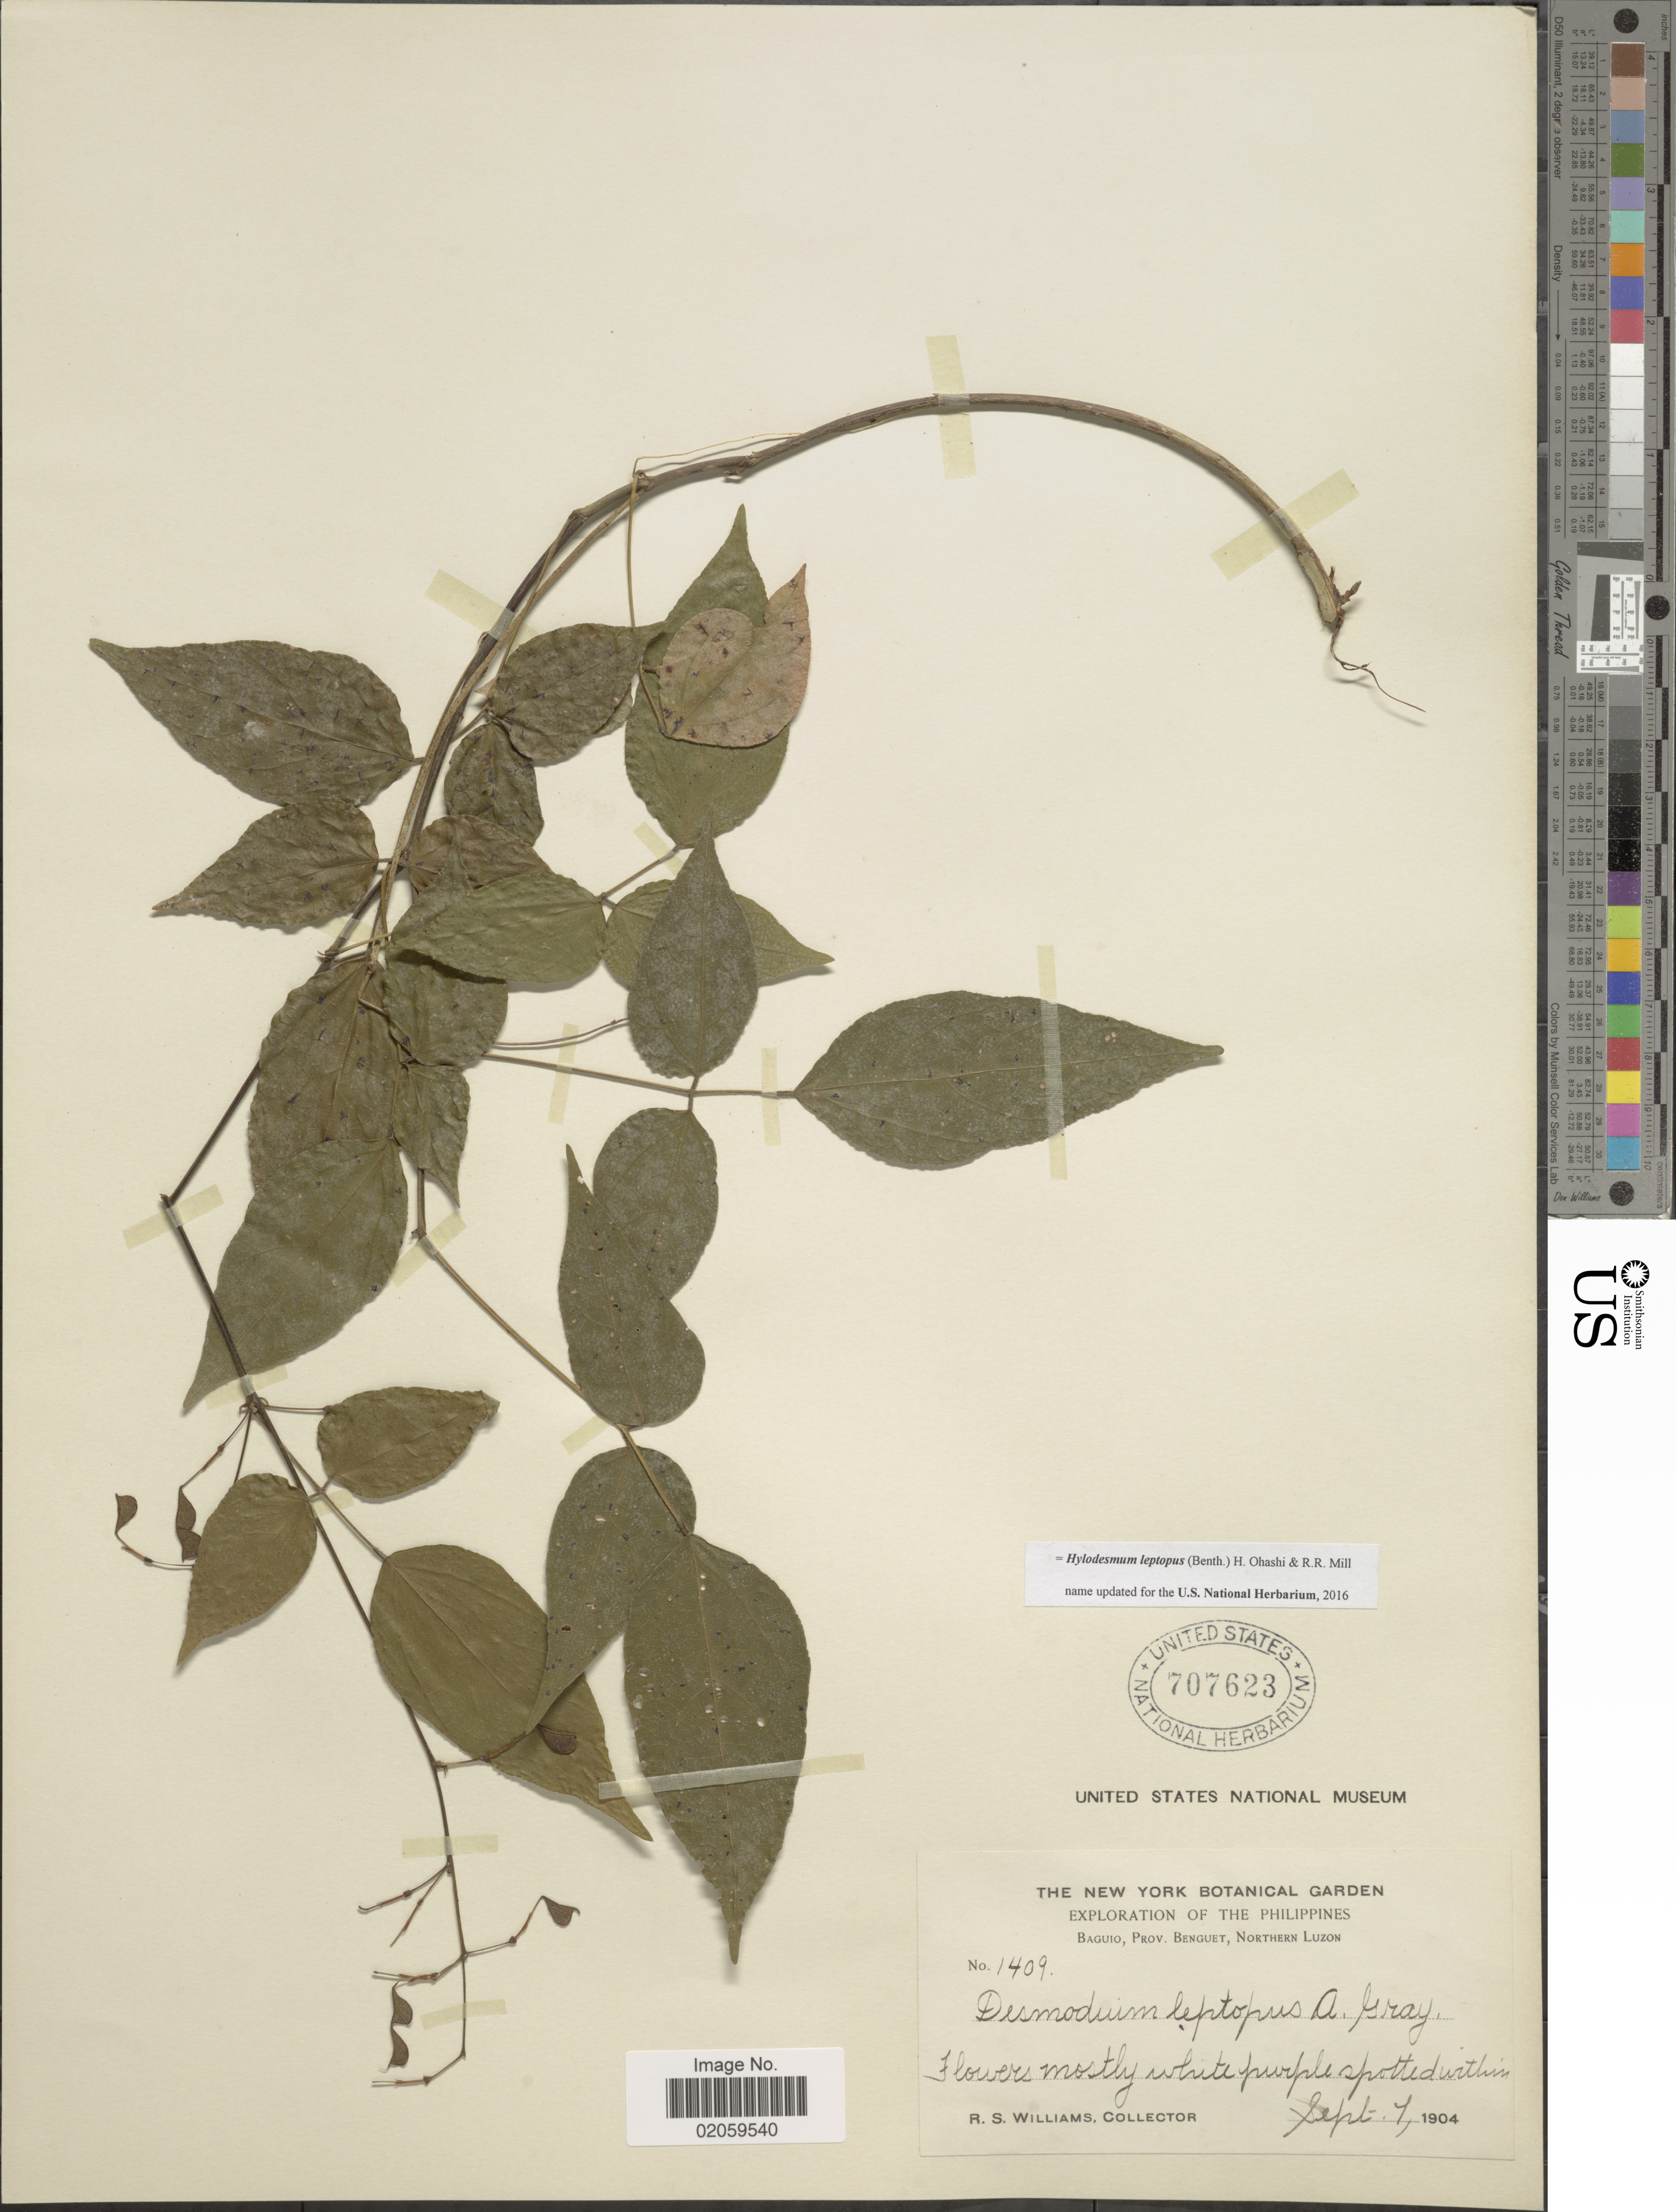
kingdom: Plantae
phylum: Tracheophyta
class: Magnoliopsida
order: Fabales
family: Fabaceae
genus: Hylodesmum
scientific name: Hylodesmum leptopus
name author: (A. Gray ex Benth.) H. Ohashi & R.R. Mill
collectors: R. S. Williams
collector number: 1409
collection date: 1904-09-07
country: Philippines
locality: Baguio, Prov. Benguet, Northern Luzon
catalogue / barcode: US 707623